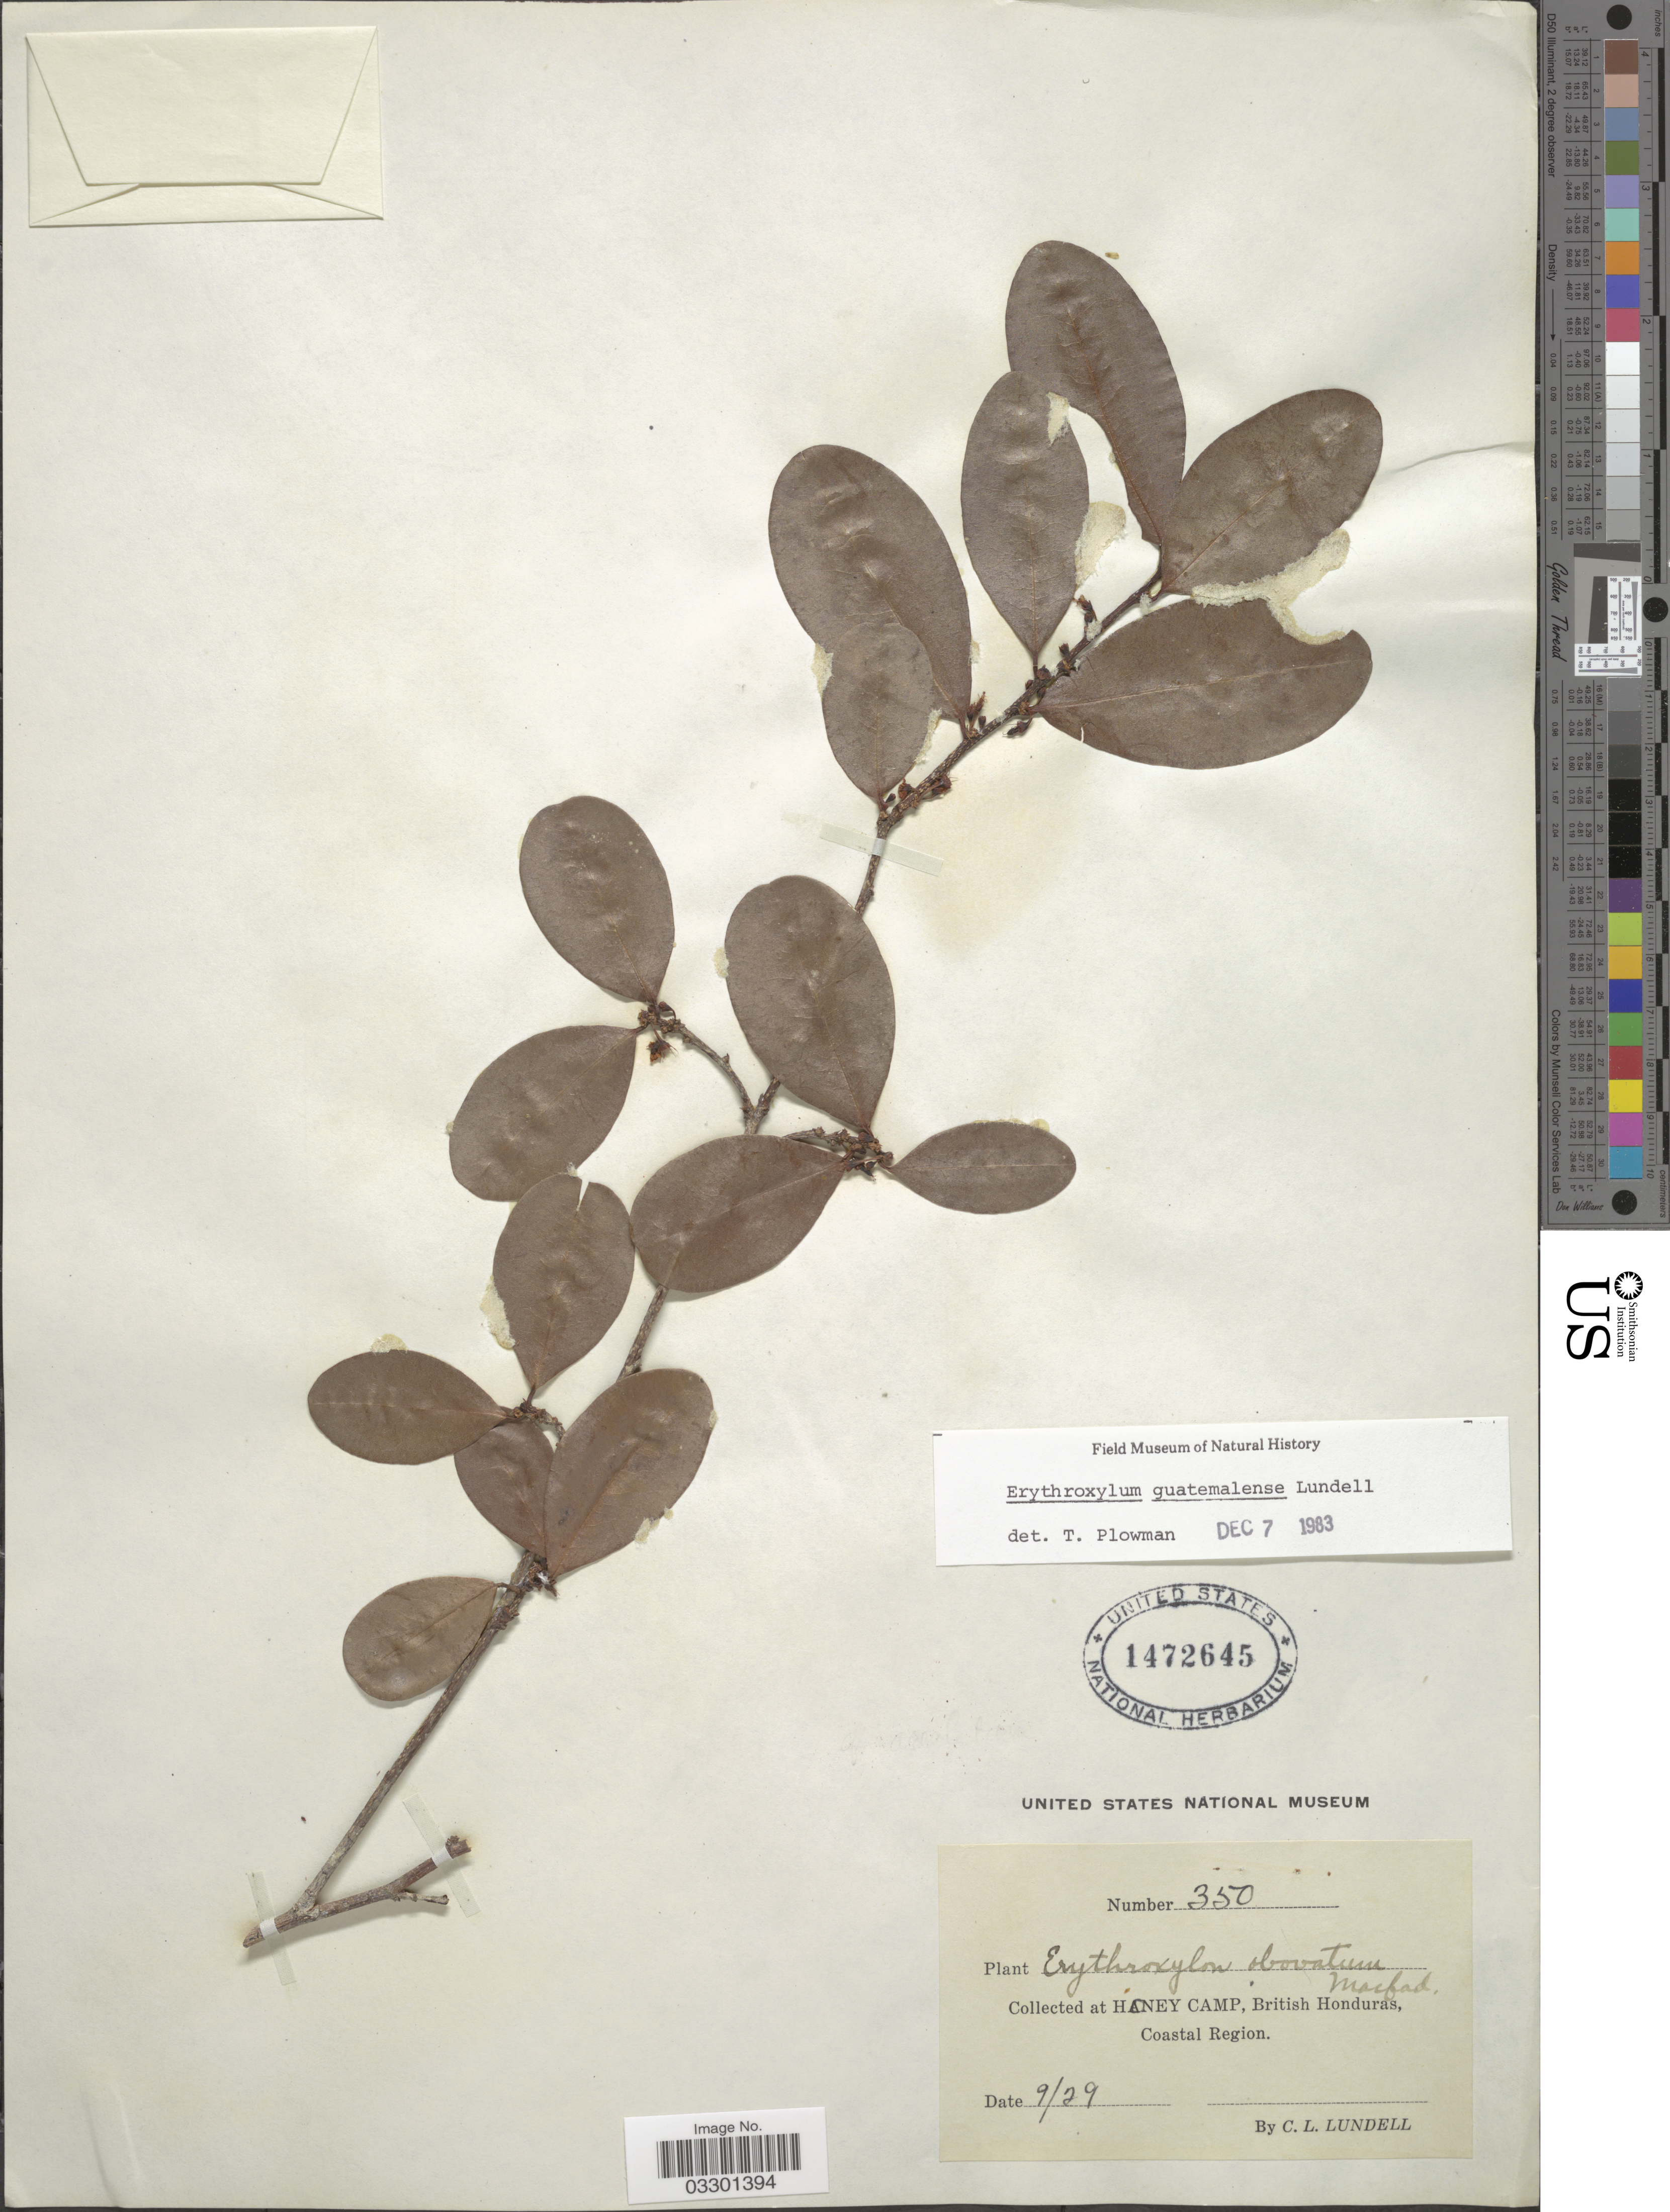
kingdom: Plantae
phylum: Tracheophyta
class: Magnoliopsida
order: Malpighiales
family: Erythroxylaceae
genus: Erythroxylum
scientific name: Erythroxylum guatemalense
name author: Lundell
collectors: C. L. Lundell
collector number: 350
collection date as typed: Transcribed d/m/y: /9/29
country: Belize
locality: Honey Camp, British Honduras, Coastal Region.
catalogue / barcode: US 1472645